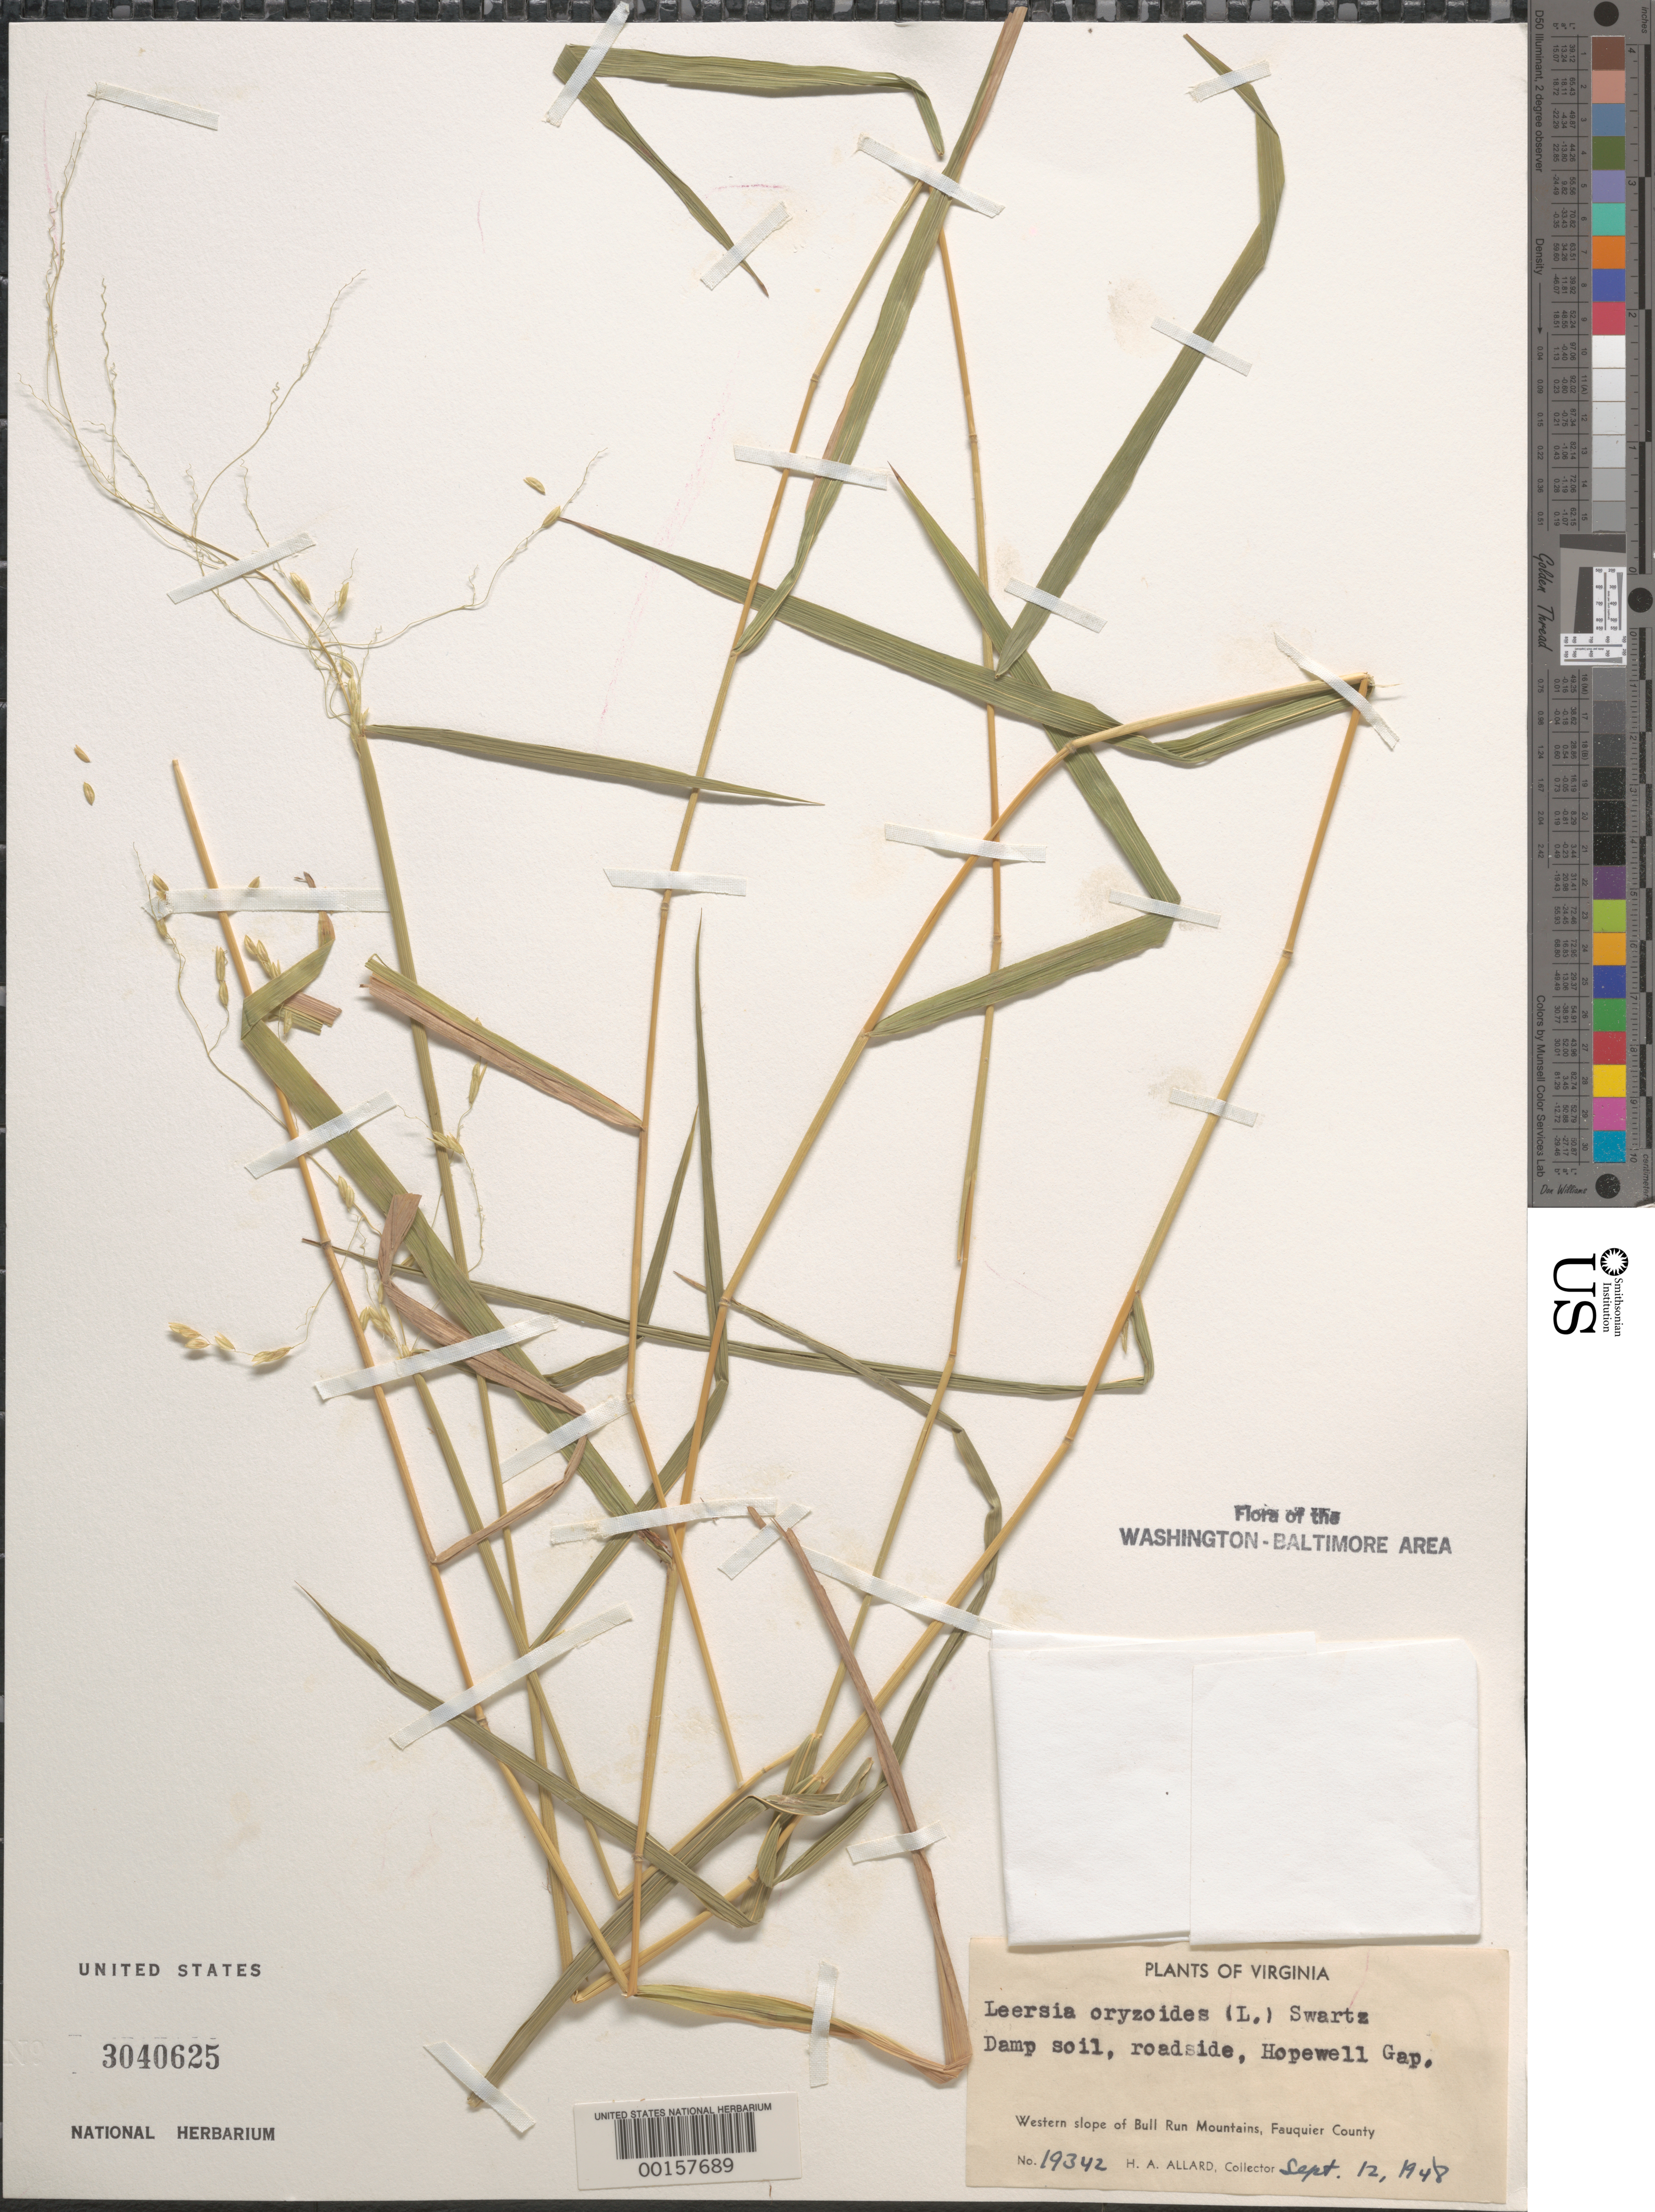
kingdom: Plantae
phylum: Tracheophyta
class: Liliopsida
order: Poales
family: Poaceae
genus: Leersia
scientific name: Leersia oryzoides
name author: (L.) Sw.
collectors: H. A. Allard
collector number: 19432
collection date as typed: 12 Sep 1948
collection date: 1948-09-12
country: United States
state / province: Virginia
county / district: Fauquier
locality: Bull Run Mountains, Hopewell Gap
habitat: Western slope, roadside, damp soil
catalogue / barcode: US 3040625